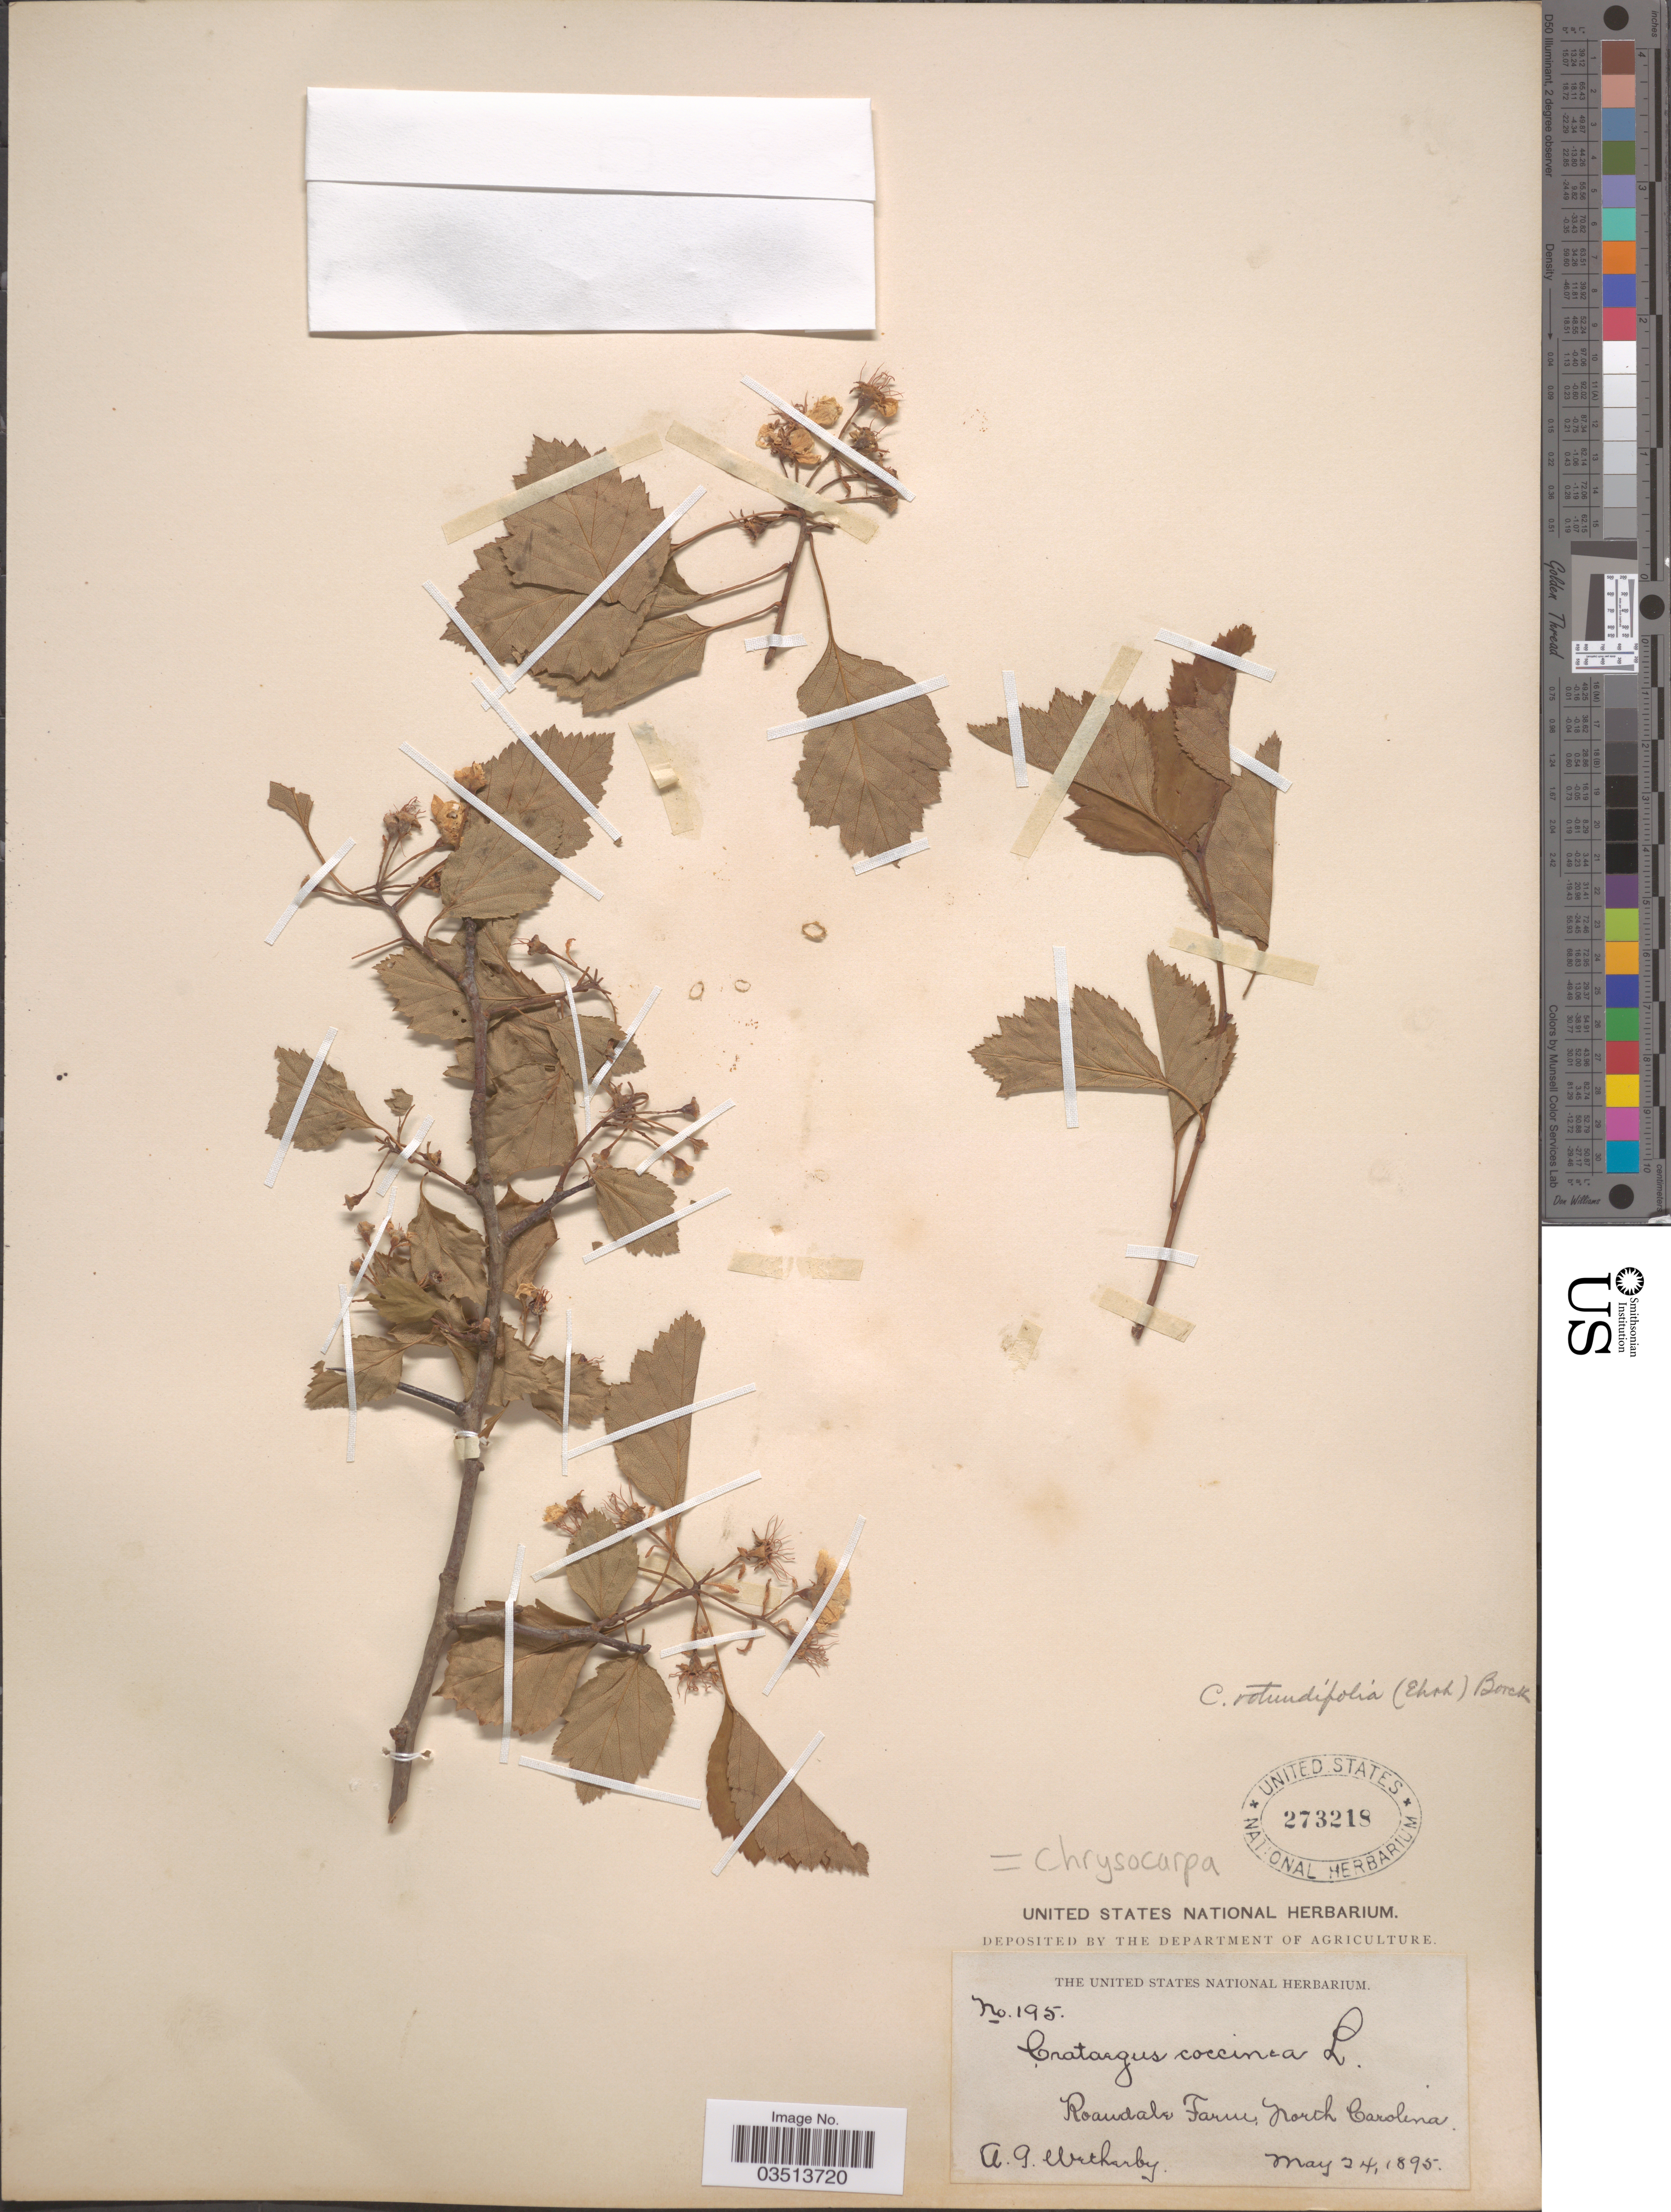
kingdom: Plantae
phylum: Tracheophyta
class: Magnoliopsida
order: Rosales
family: Rosaceae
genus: Crataegus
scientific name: Crataegus chrysocarpa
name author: Ashe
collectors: A. Wetherby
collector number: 195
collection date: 1895-05-24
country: United States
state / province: North Carolina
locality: Roandale Farm.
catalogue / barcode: US 273218